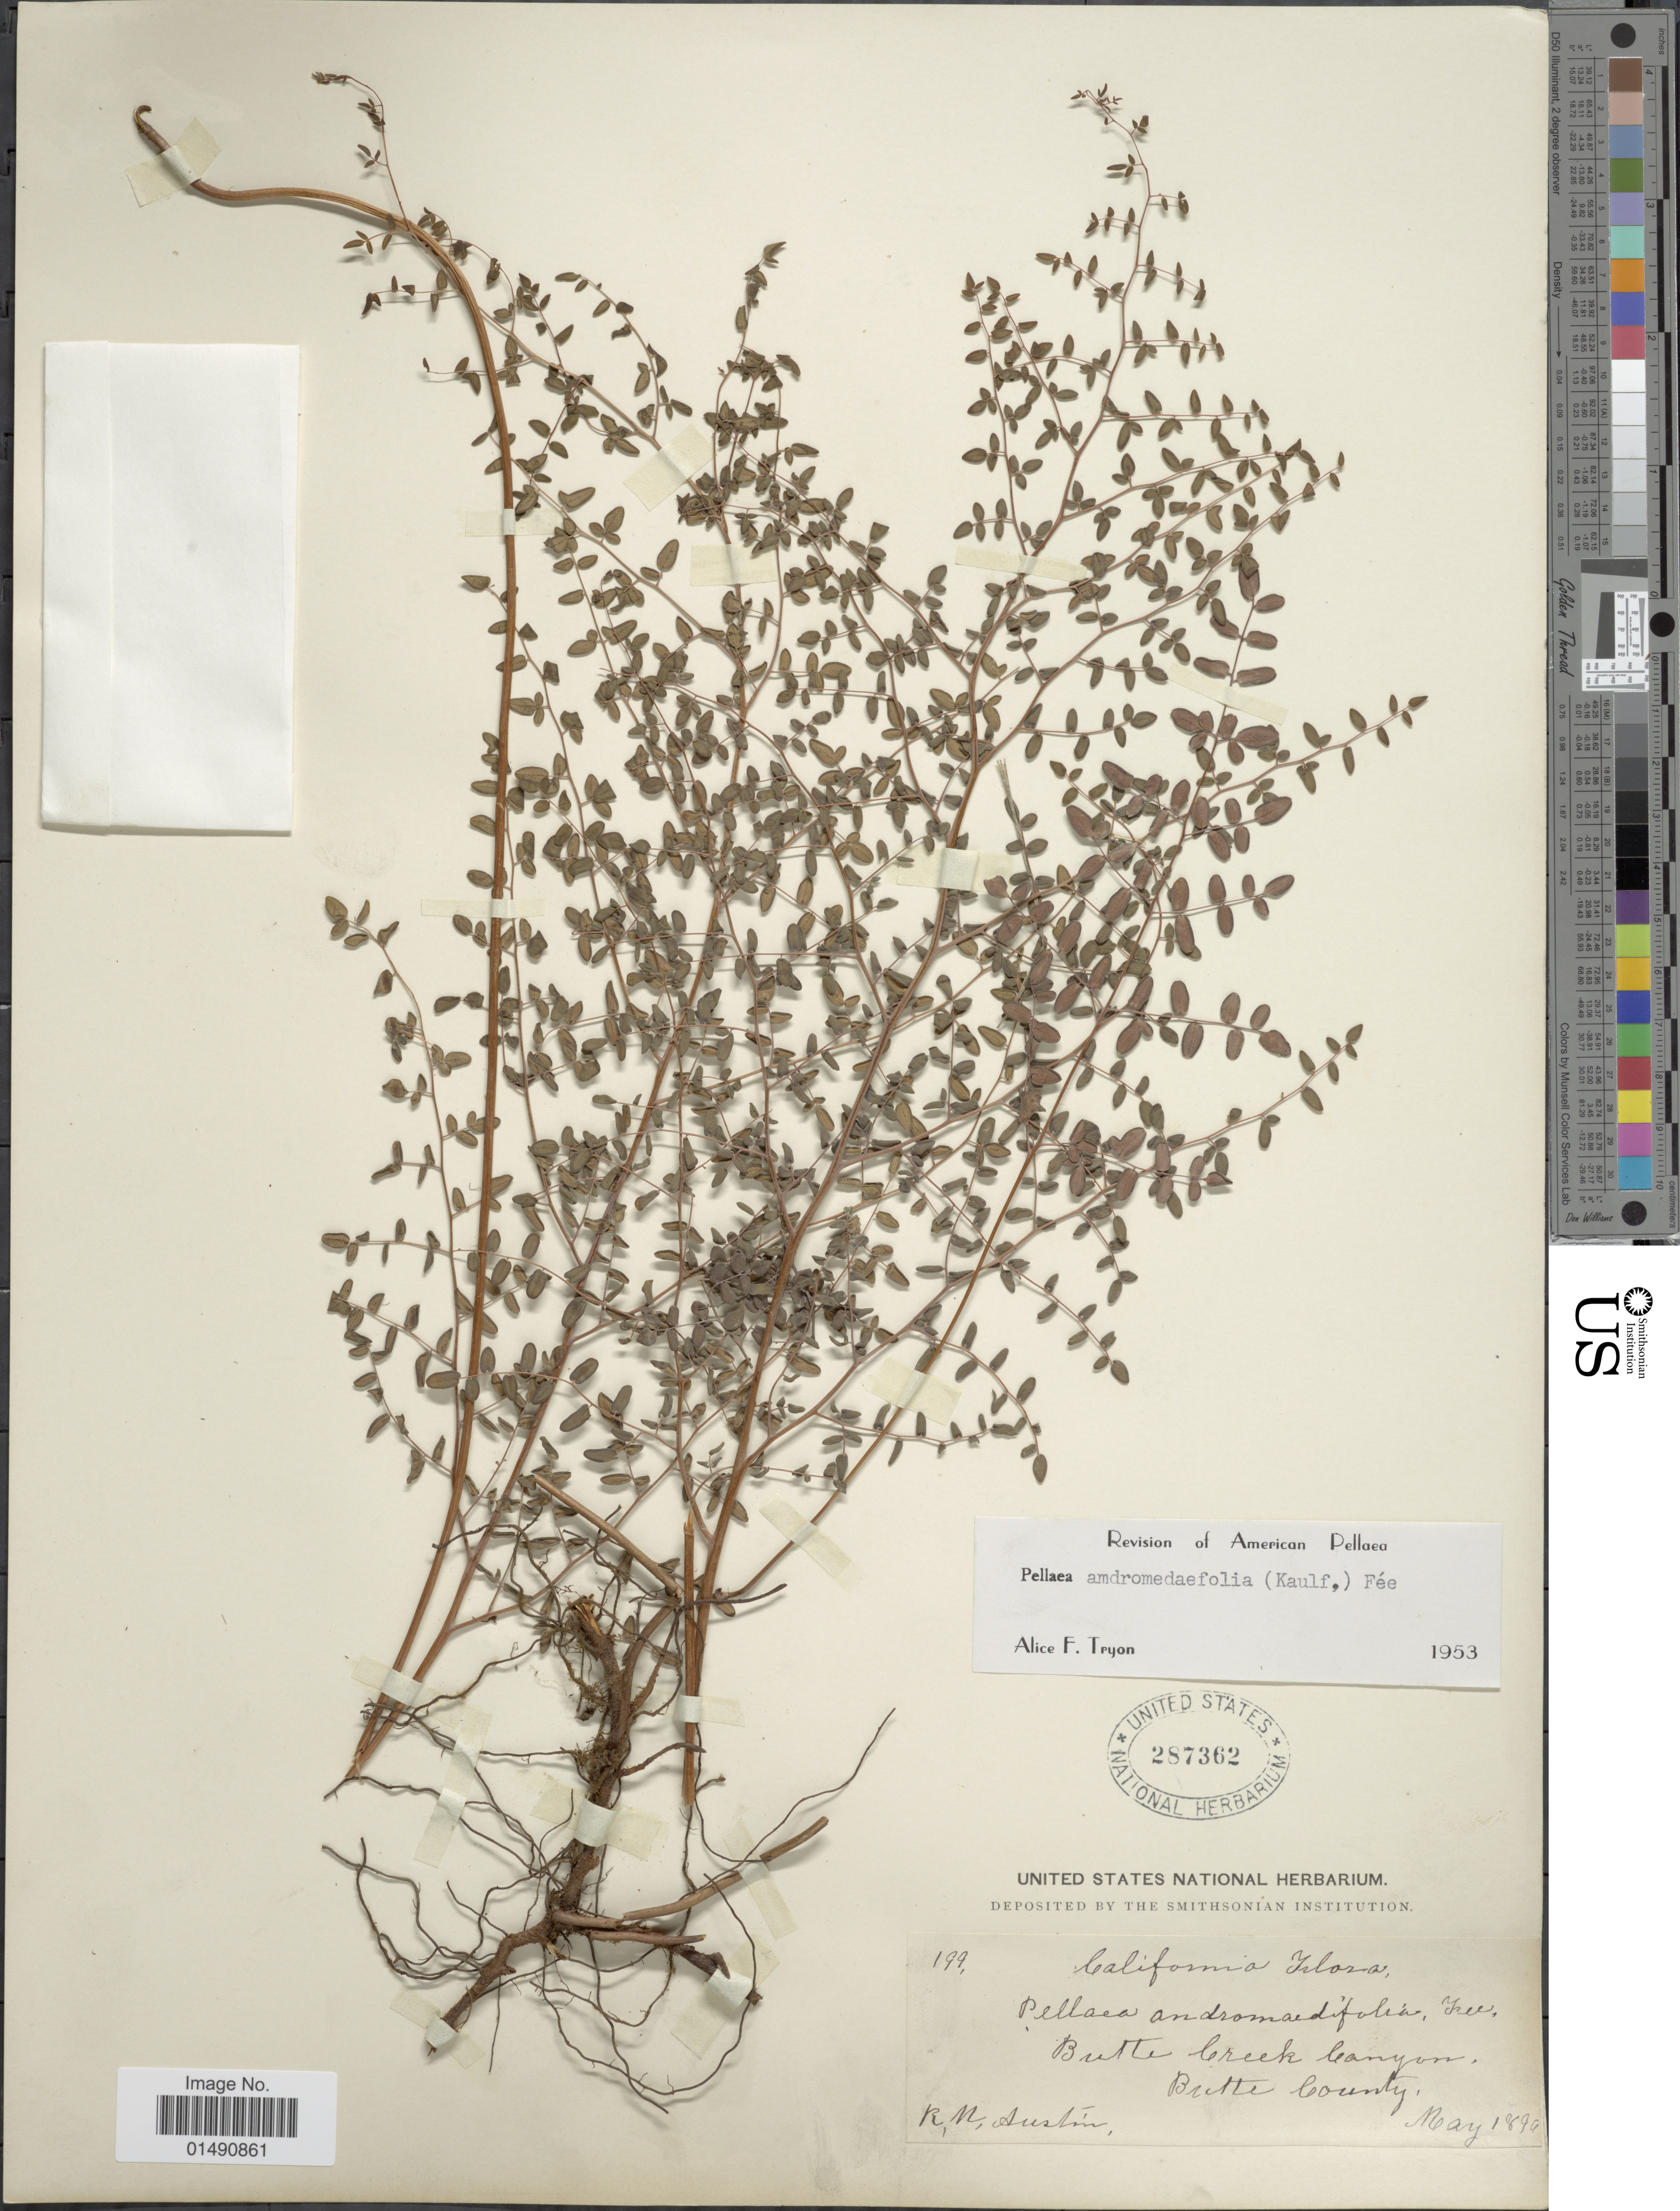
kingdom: Plantae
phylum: Tracheophyta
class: Polypodiopsida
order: Polypodiales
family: Pteridaceae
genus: Pellaea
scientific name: Pellaea andromedifolia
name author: (Kaulf.) Fée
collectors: R. Austin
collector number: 199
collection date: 1899-05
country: United States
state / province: California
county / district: Butte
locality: Buttle Creek Canyon, Buttle County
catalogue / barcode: US 287362